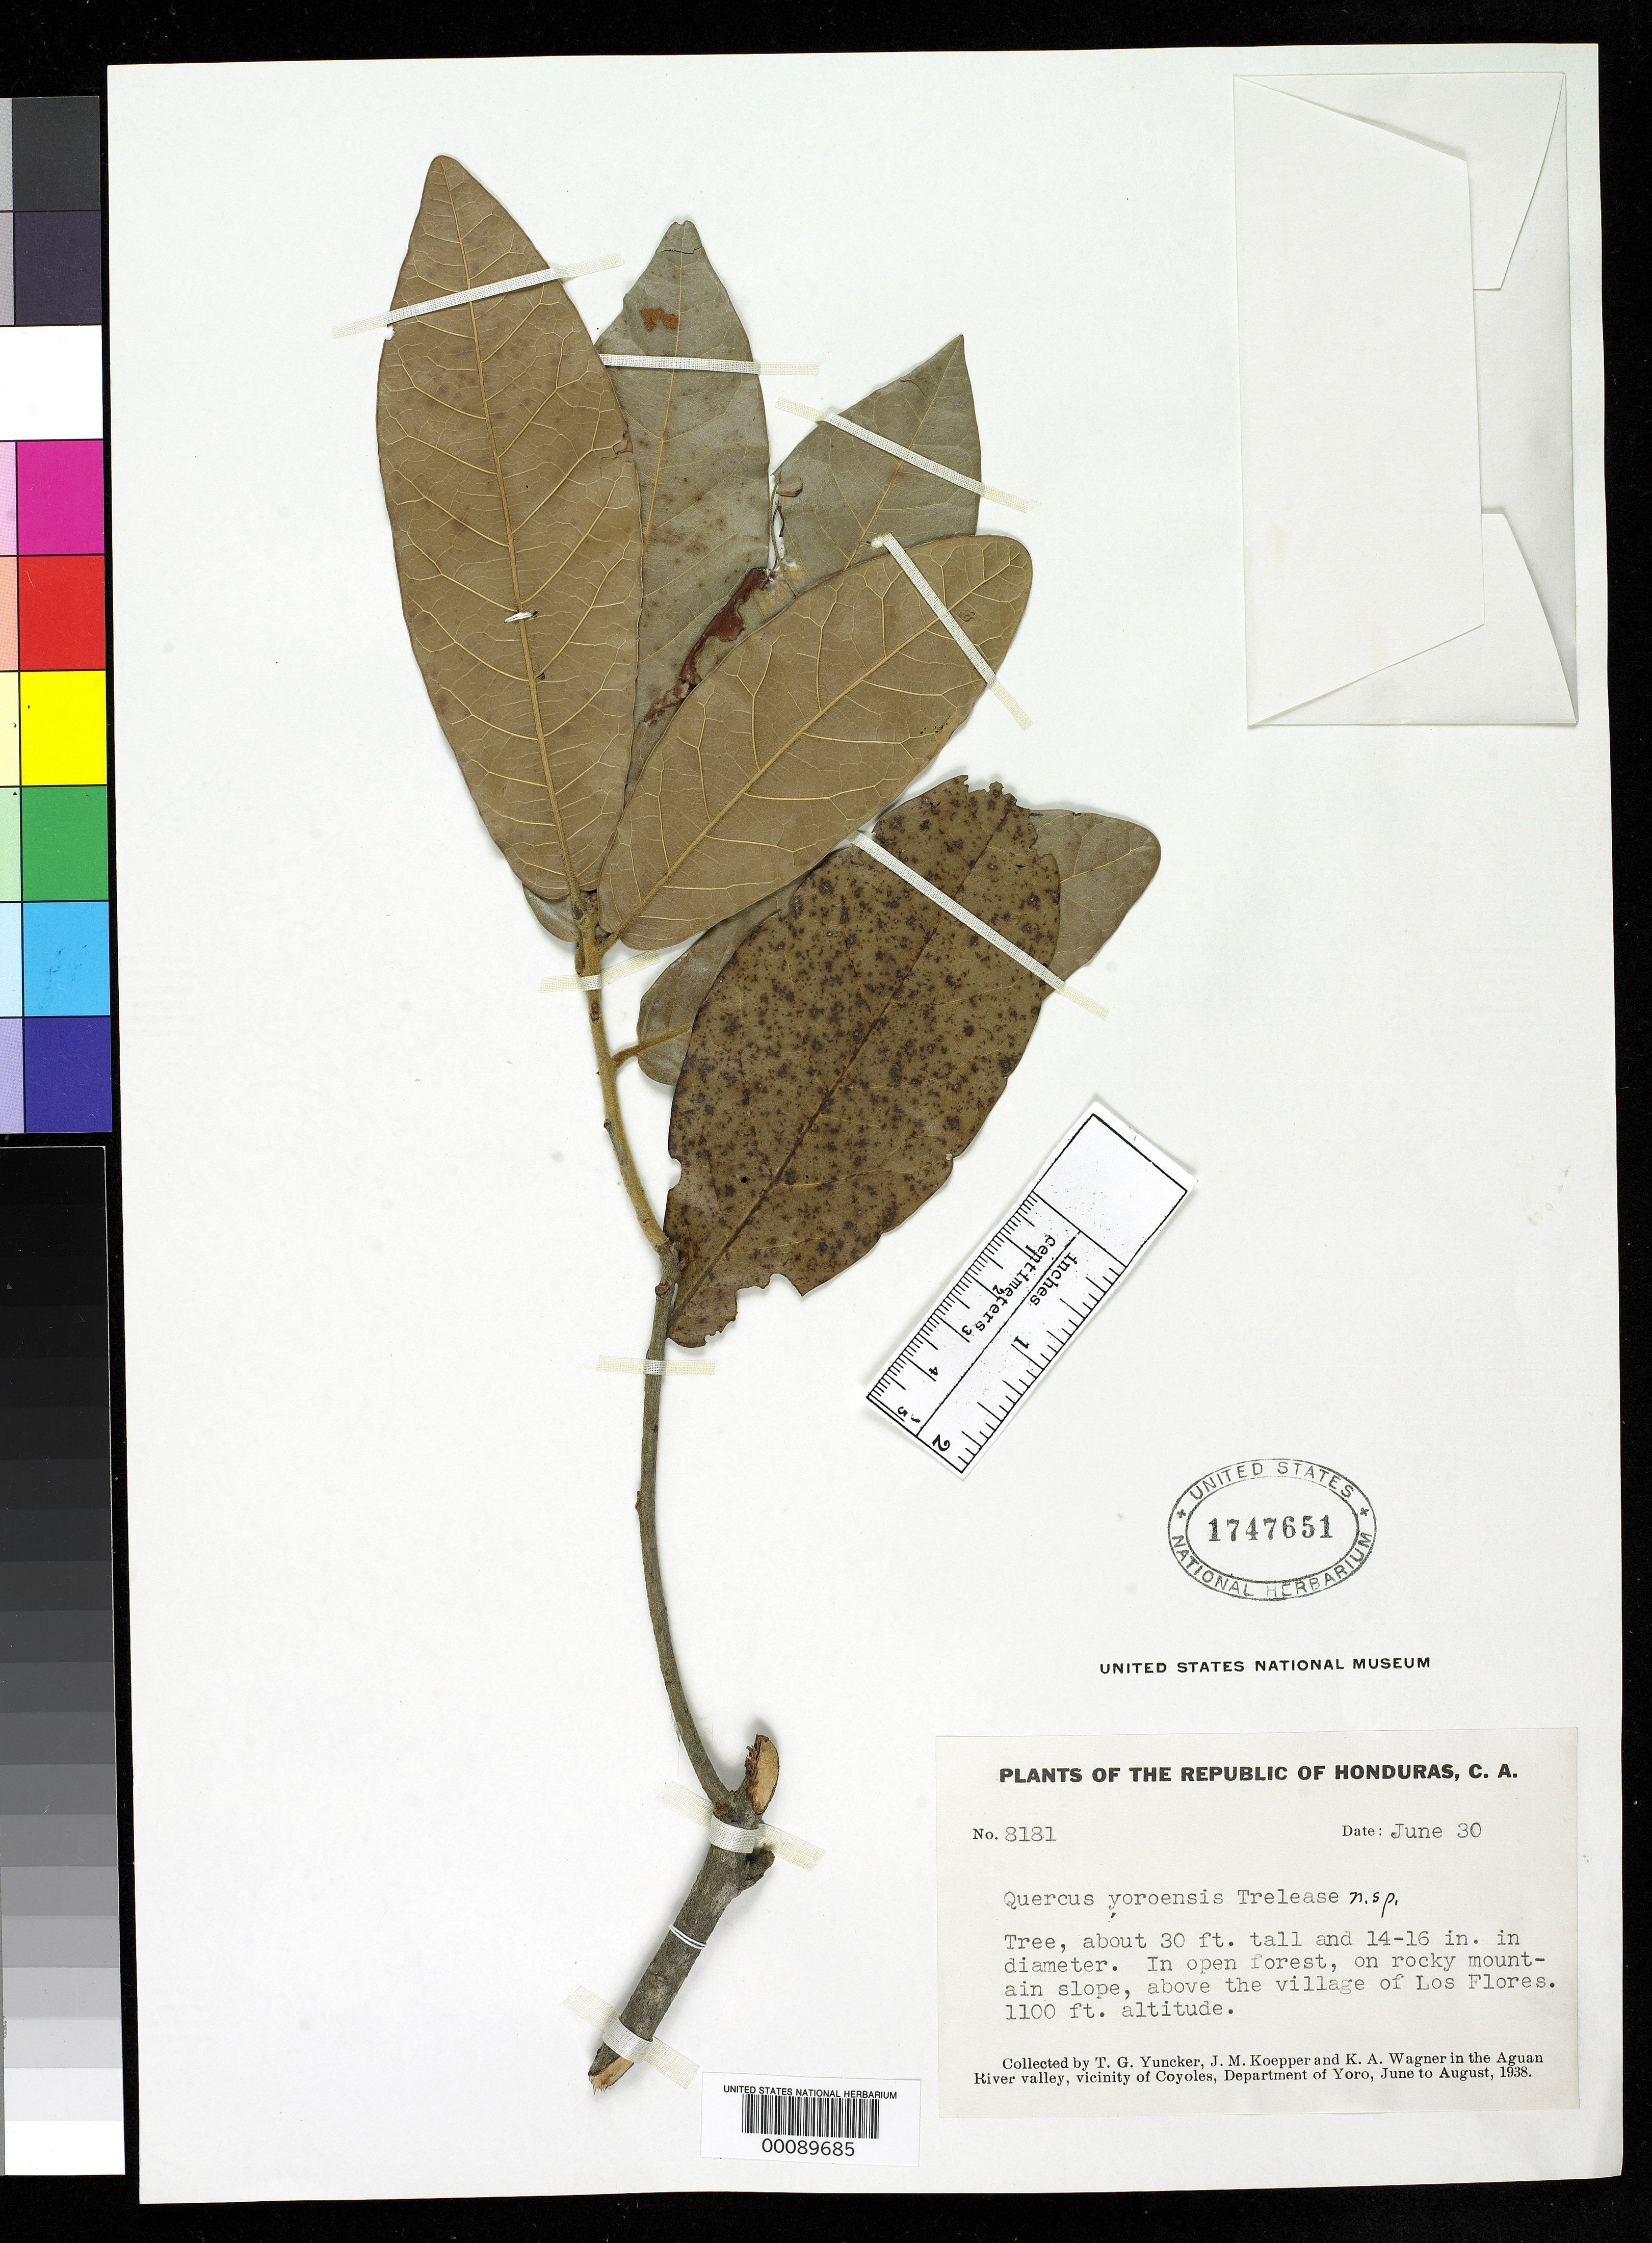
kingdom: Plantae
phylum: Tracheophyta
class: Magnoliopsida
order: Fagales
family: Fagaceae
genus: Quercus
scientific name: Quercus yoroensis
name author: Trel. in Yunck.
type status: Isotype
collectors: T. G. Yuncker, J. M. Koepper & K. A. Wagner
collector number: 8181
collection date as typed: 30 Jun 1938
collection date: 1938-06-30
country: Honduras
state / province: Yoro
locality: Above Los Flores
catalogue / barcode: US 1747651